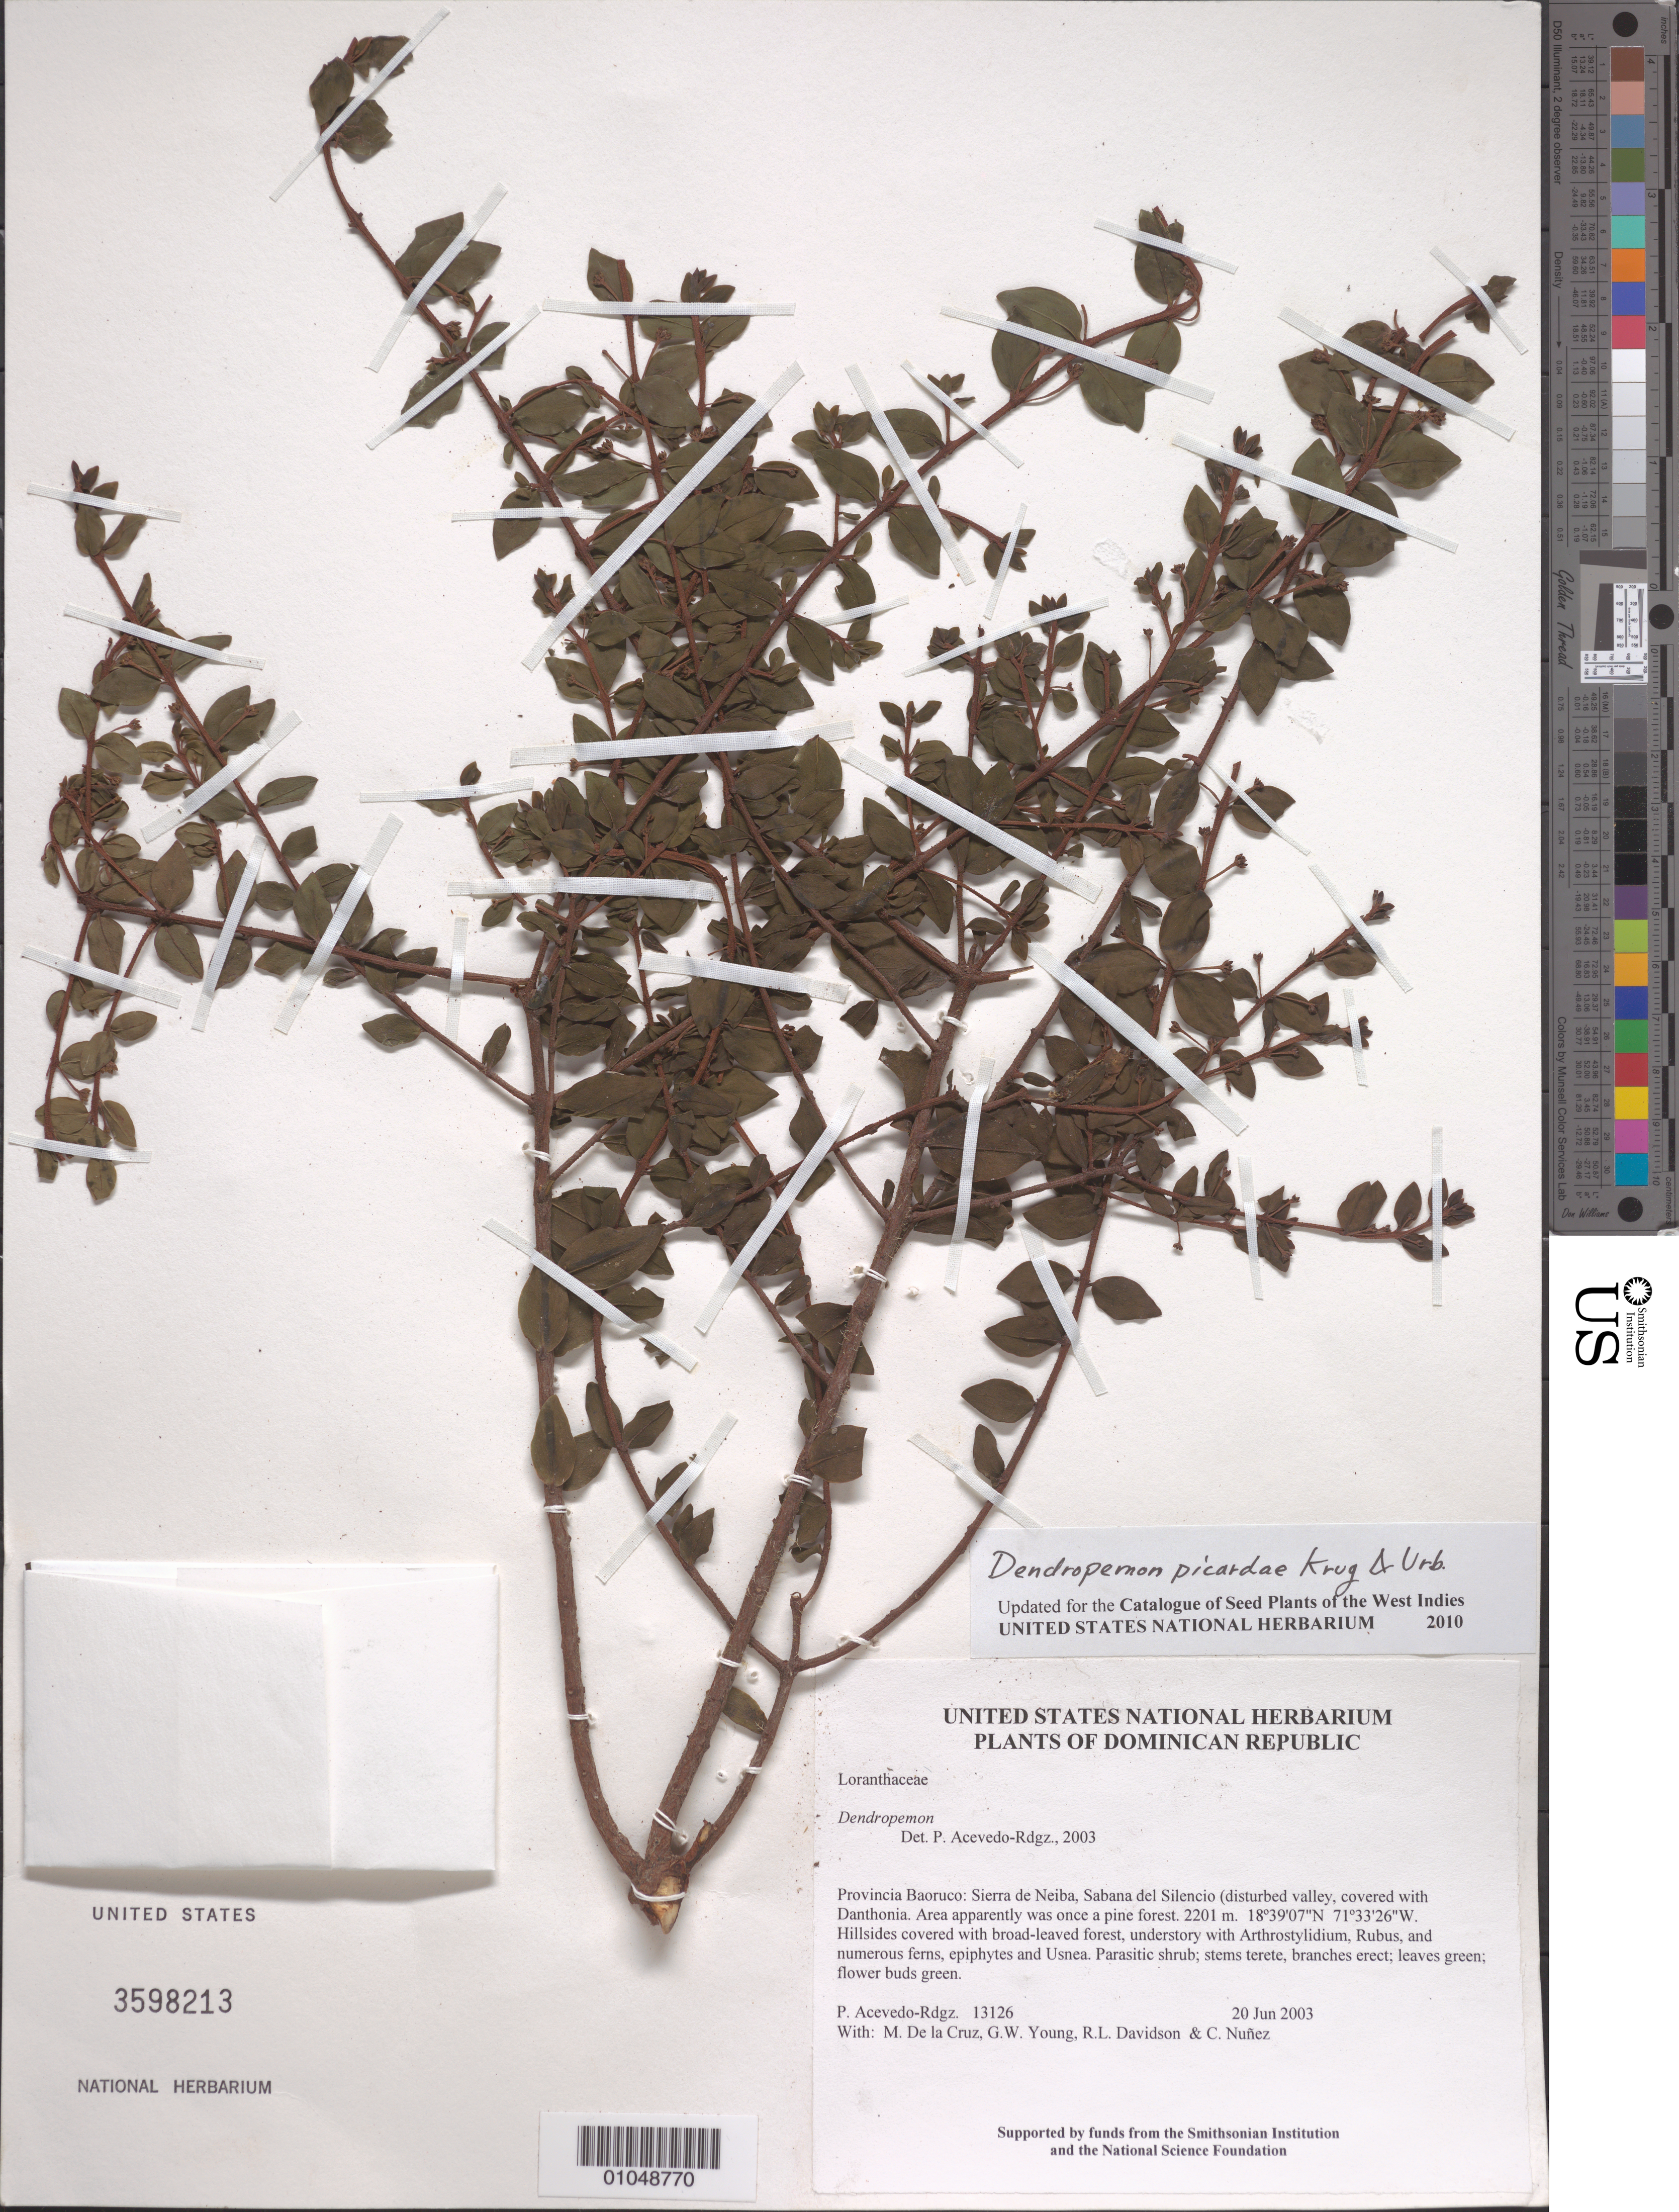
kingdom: Plantae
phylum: Tracheophyta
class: Magnoliopsida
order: Santalales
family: Loranthaceae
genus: Dendropemon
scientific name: Dendropemon picardae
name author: Krug & Urb.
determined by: Strong, M. T., (US), Smithsonian Institution - National Museum of Natural History (UNITED STATES)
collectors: P. Acevedo-Rodr., M. de la Cruz, J. Rawlins, G. Young, R. Davidson & C. Nunez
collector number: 13126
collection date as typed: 20 Jun 2003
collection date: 2003-06-20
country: Dominican Republic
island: Hispaniola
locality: Provincia Baoruco: Sierra de Neiba, Sabana del Silencio (disturbed valley, covered with Danthonia. Area apparently was once a pine forest.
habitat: Hillsides covered with broad-leaved forest, understory with Arthrostylidium, Rubus, and numerous ferns, epiphytes and Usnea.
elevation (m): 2201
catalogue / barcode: US 3598213